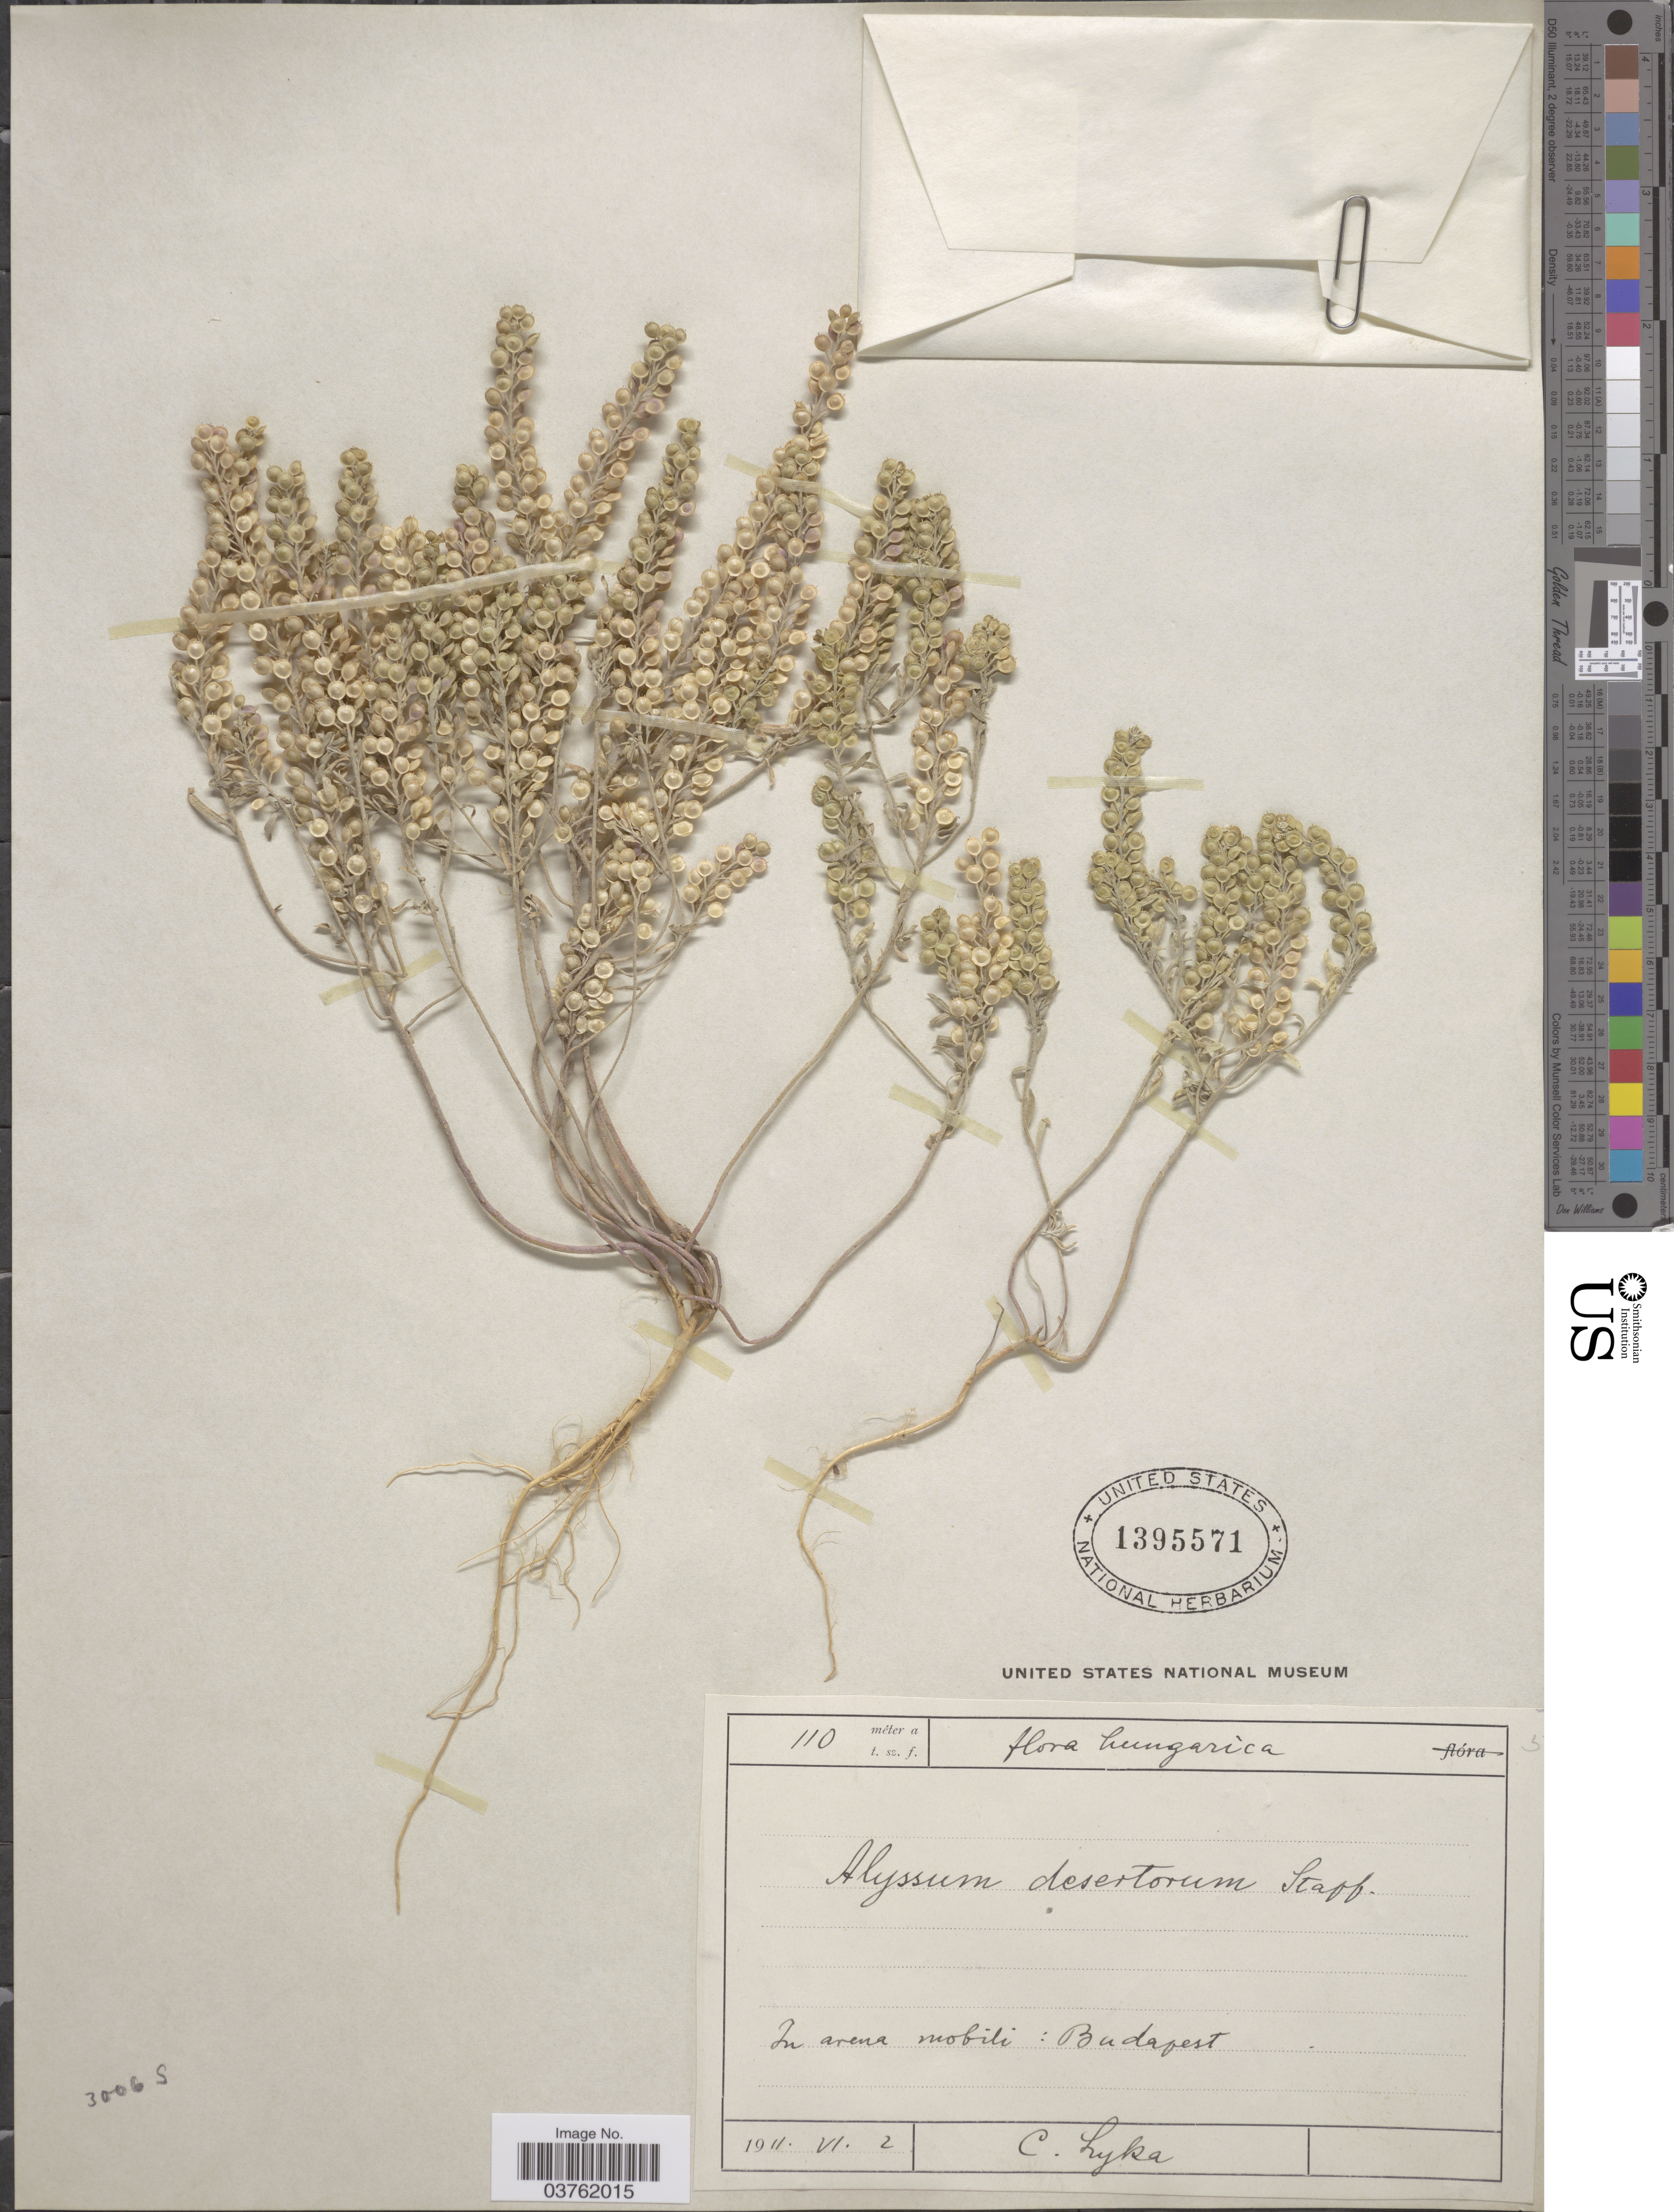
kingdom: Plantae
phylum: Tracheophyta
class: Magnoliopsida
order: Brassicales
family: Brassicaceae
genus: Alyssum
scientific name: Alyssum desertorum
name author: Stapf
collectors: C. Lyka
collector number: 110?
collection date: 1911-06-02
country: Hungary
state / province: Budapest, Capital District of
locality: In arena mobili: Budapest.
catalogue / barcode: US 1395571